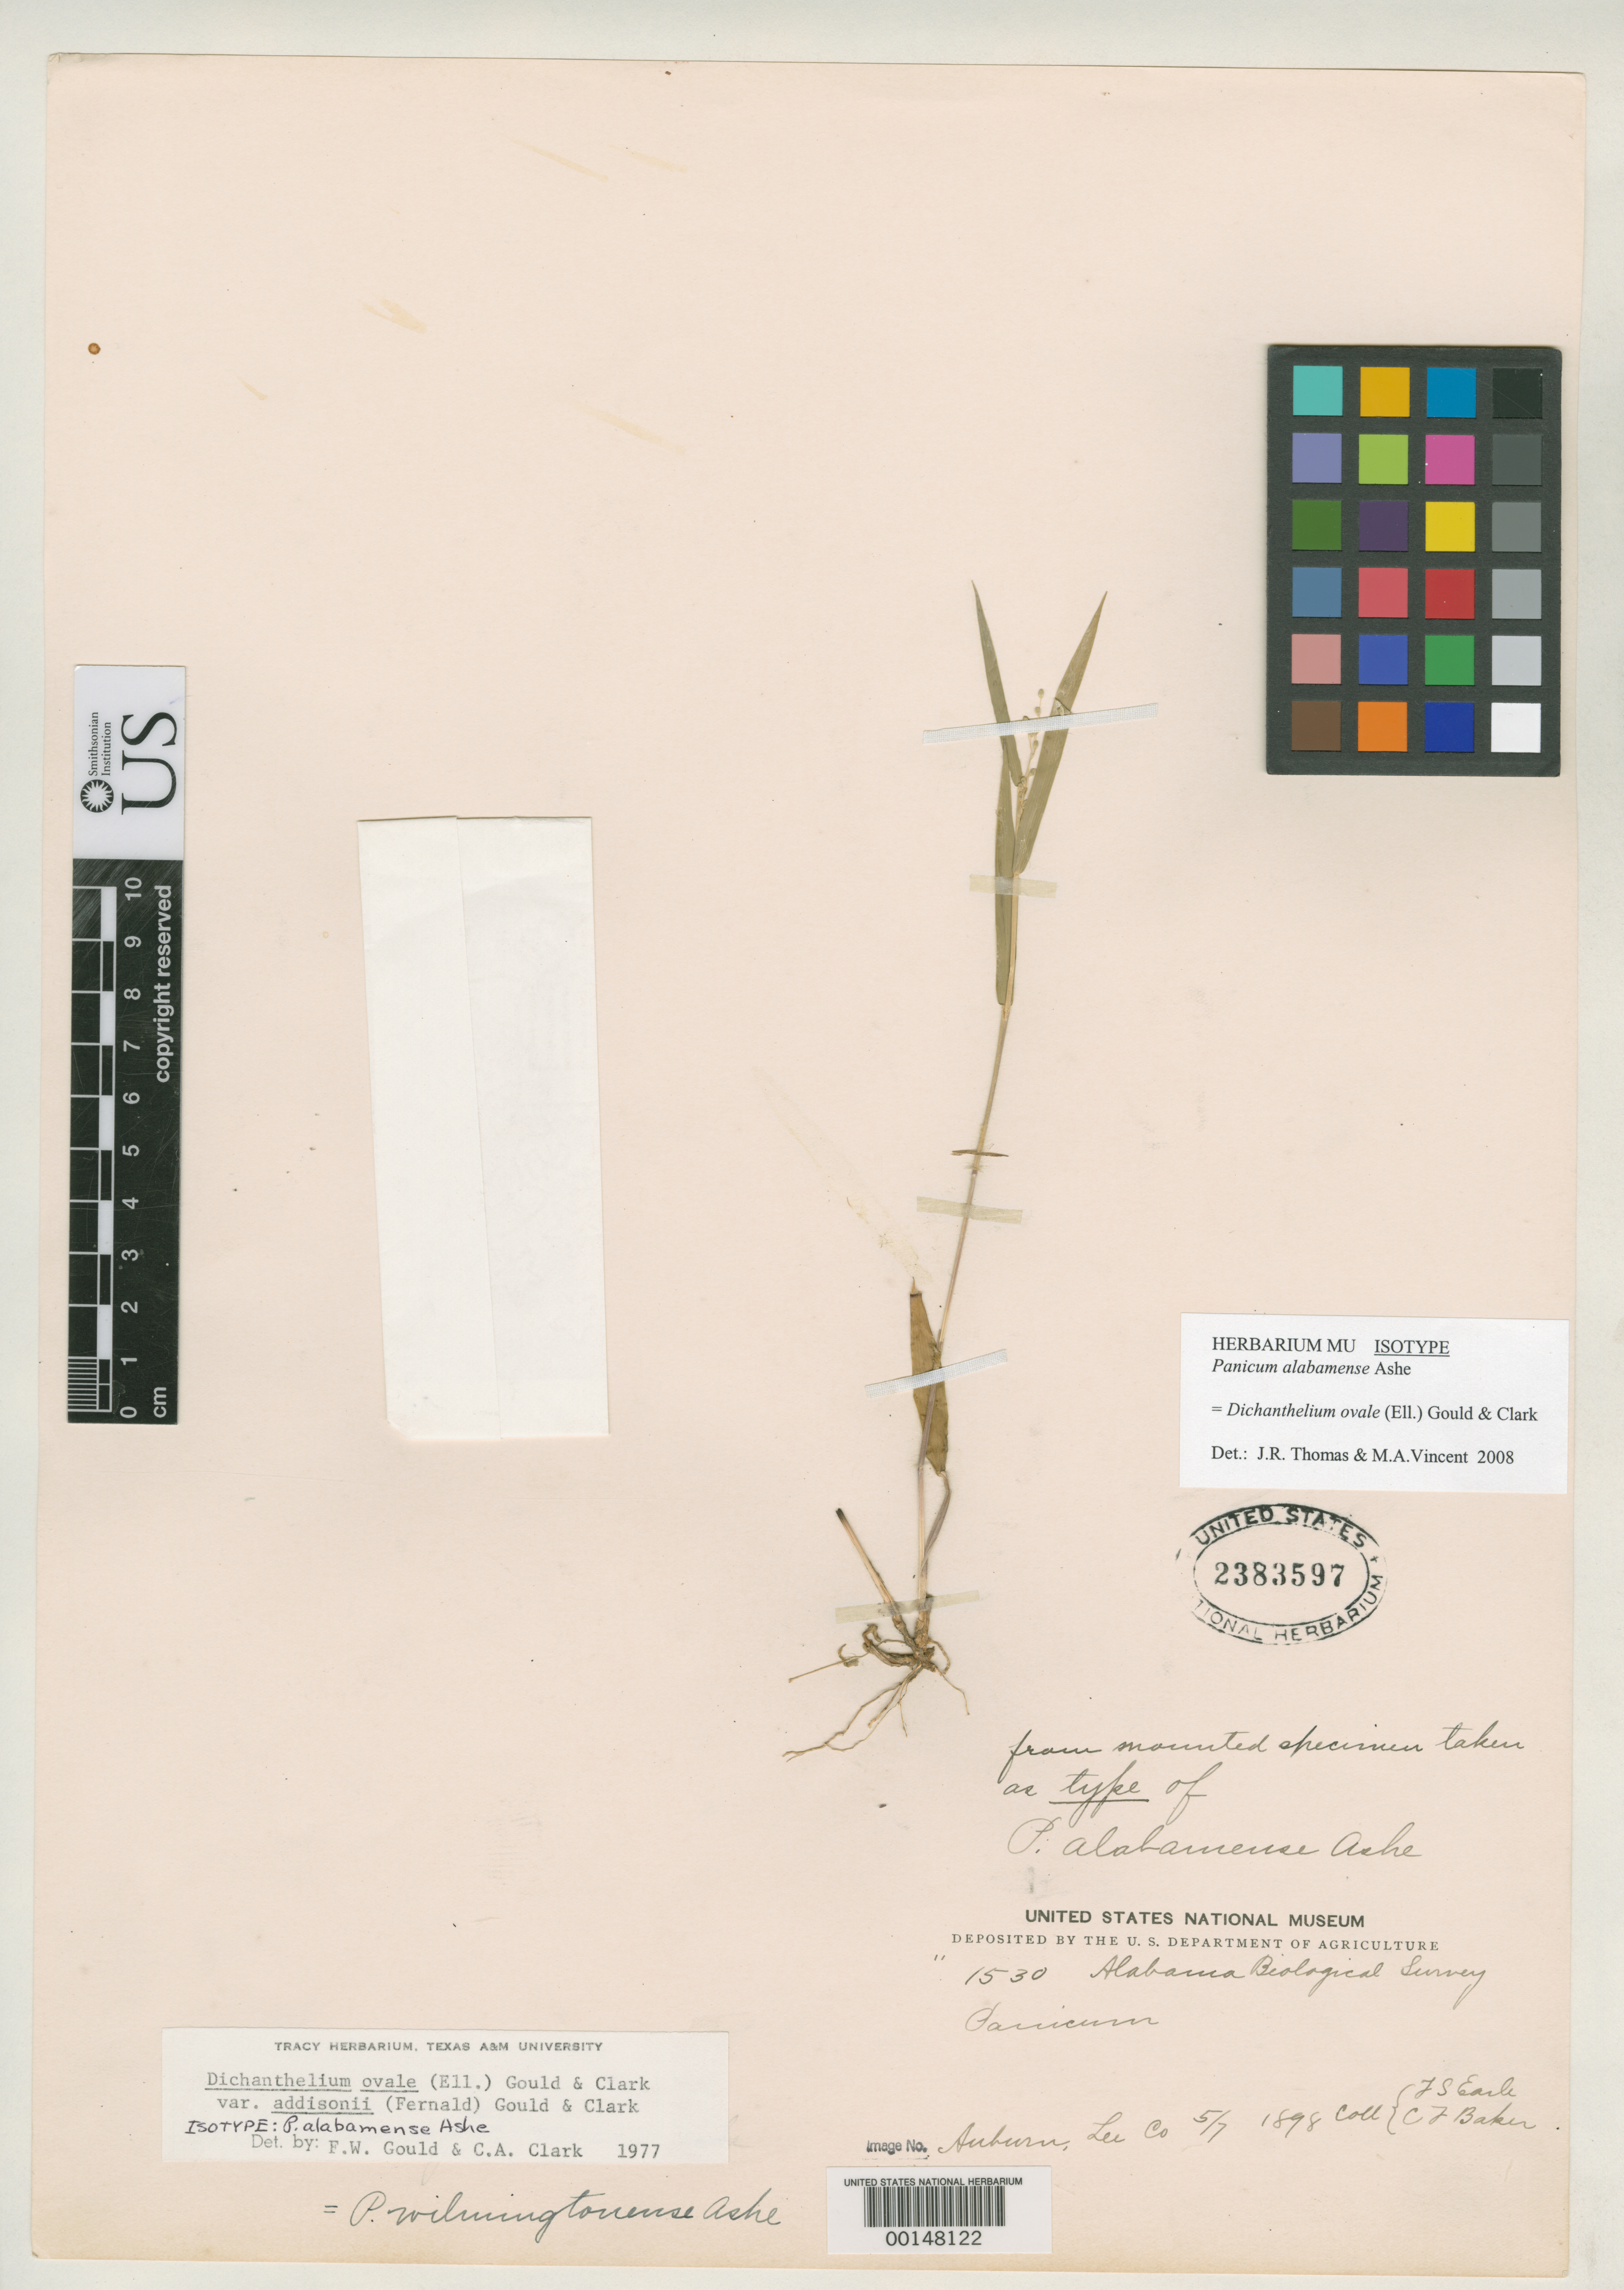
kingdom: Plantae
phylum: Tracheophyta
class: Liliopsida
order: Poales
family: Poaceae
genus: Panicum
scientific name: Panicum alabamense Ashe, nom. illeg.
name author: Ashe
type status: Isotype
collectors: F. S. Earle & C. F. Baker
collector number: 1530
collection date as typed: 07 May 1898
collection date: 1898-05-07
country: United States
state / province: Alabama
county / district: Lee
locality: Auburn.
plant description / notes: Fragmentary material of type specimen.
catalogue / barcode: US 2383597